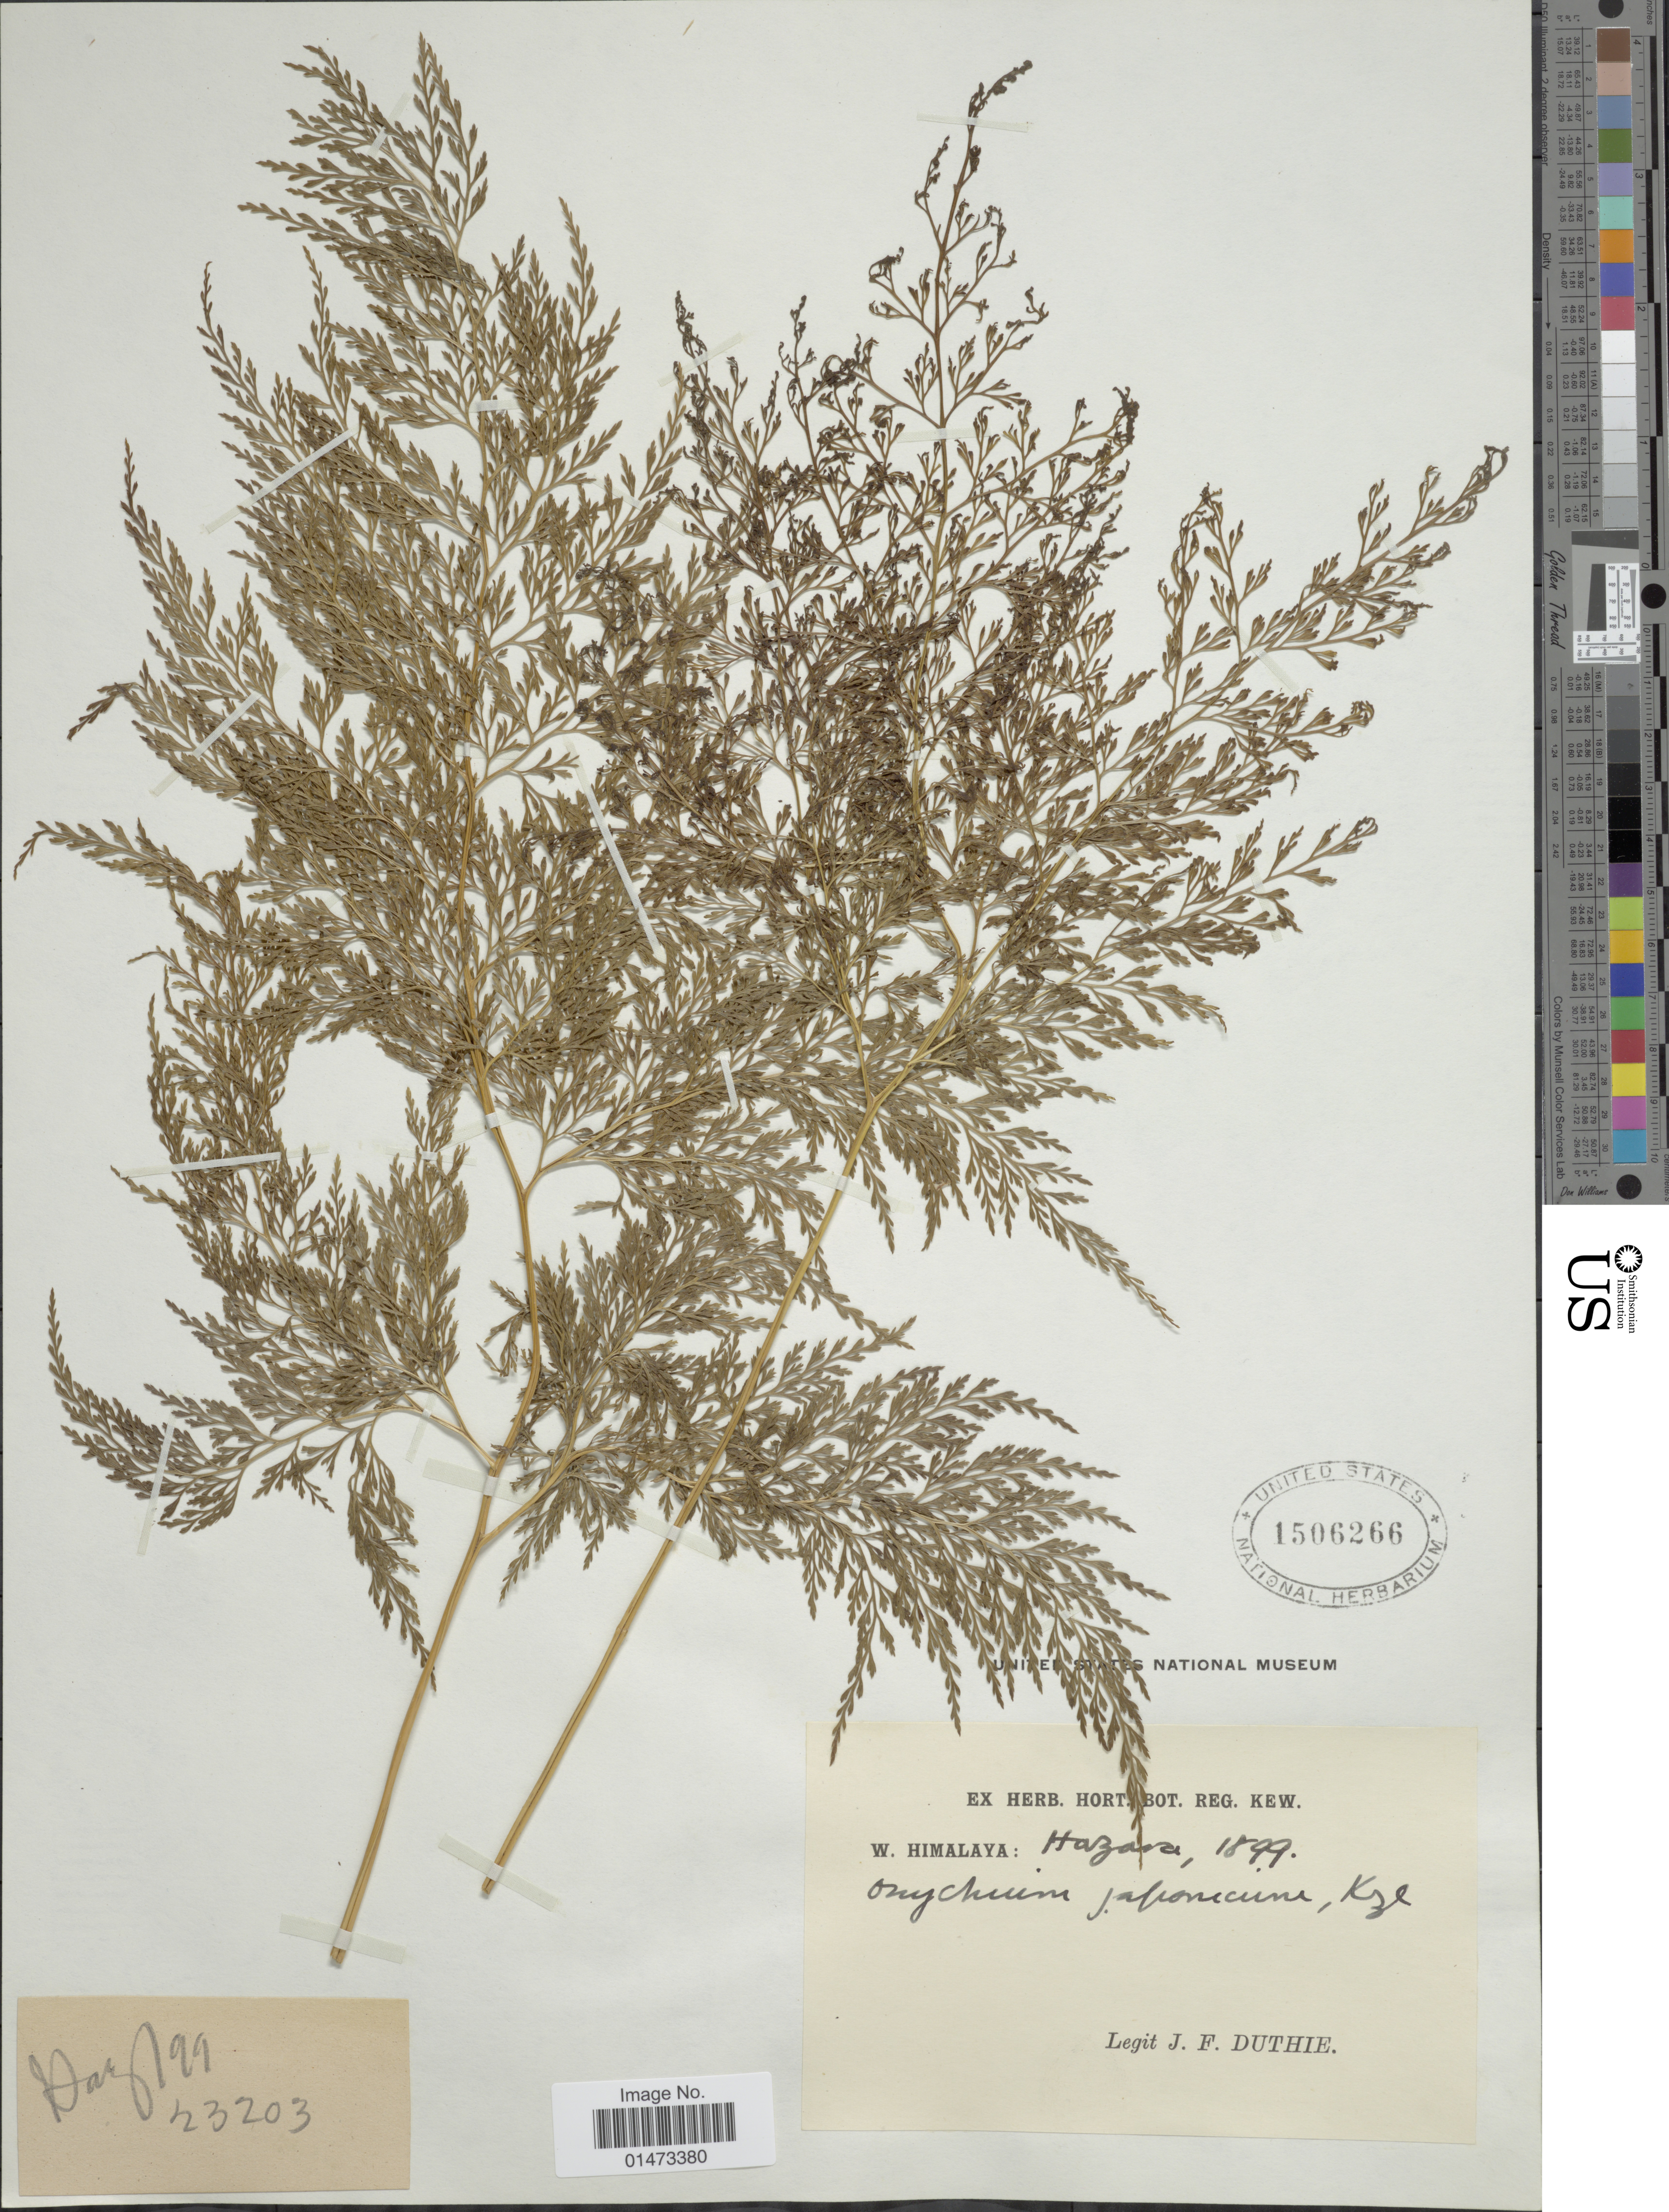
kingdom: Plantae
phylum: Tracheophyta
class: Polypodiopsida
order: Polypodiales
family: Pteridaceae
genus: Onychium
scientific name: Onychium contiguum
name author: Wall. ex C. Hope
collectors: J. F. Duthie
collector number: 23203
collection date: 1899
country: Pakistan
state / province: Khyber Pakhtunkhwa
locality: W. Himalaya: Hazara.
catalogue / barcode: US 1506266